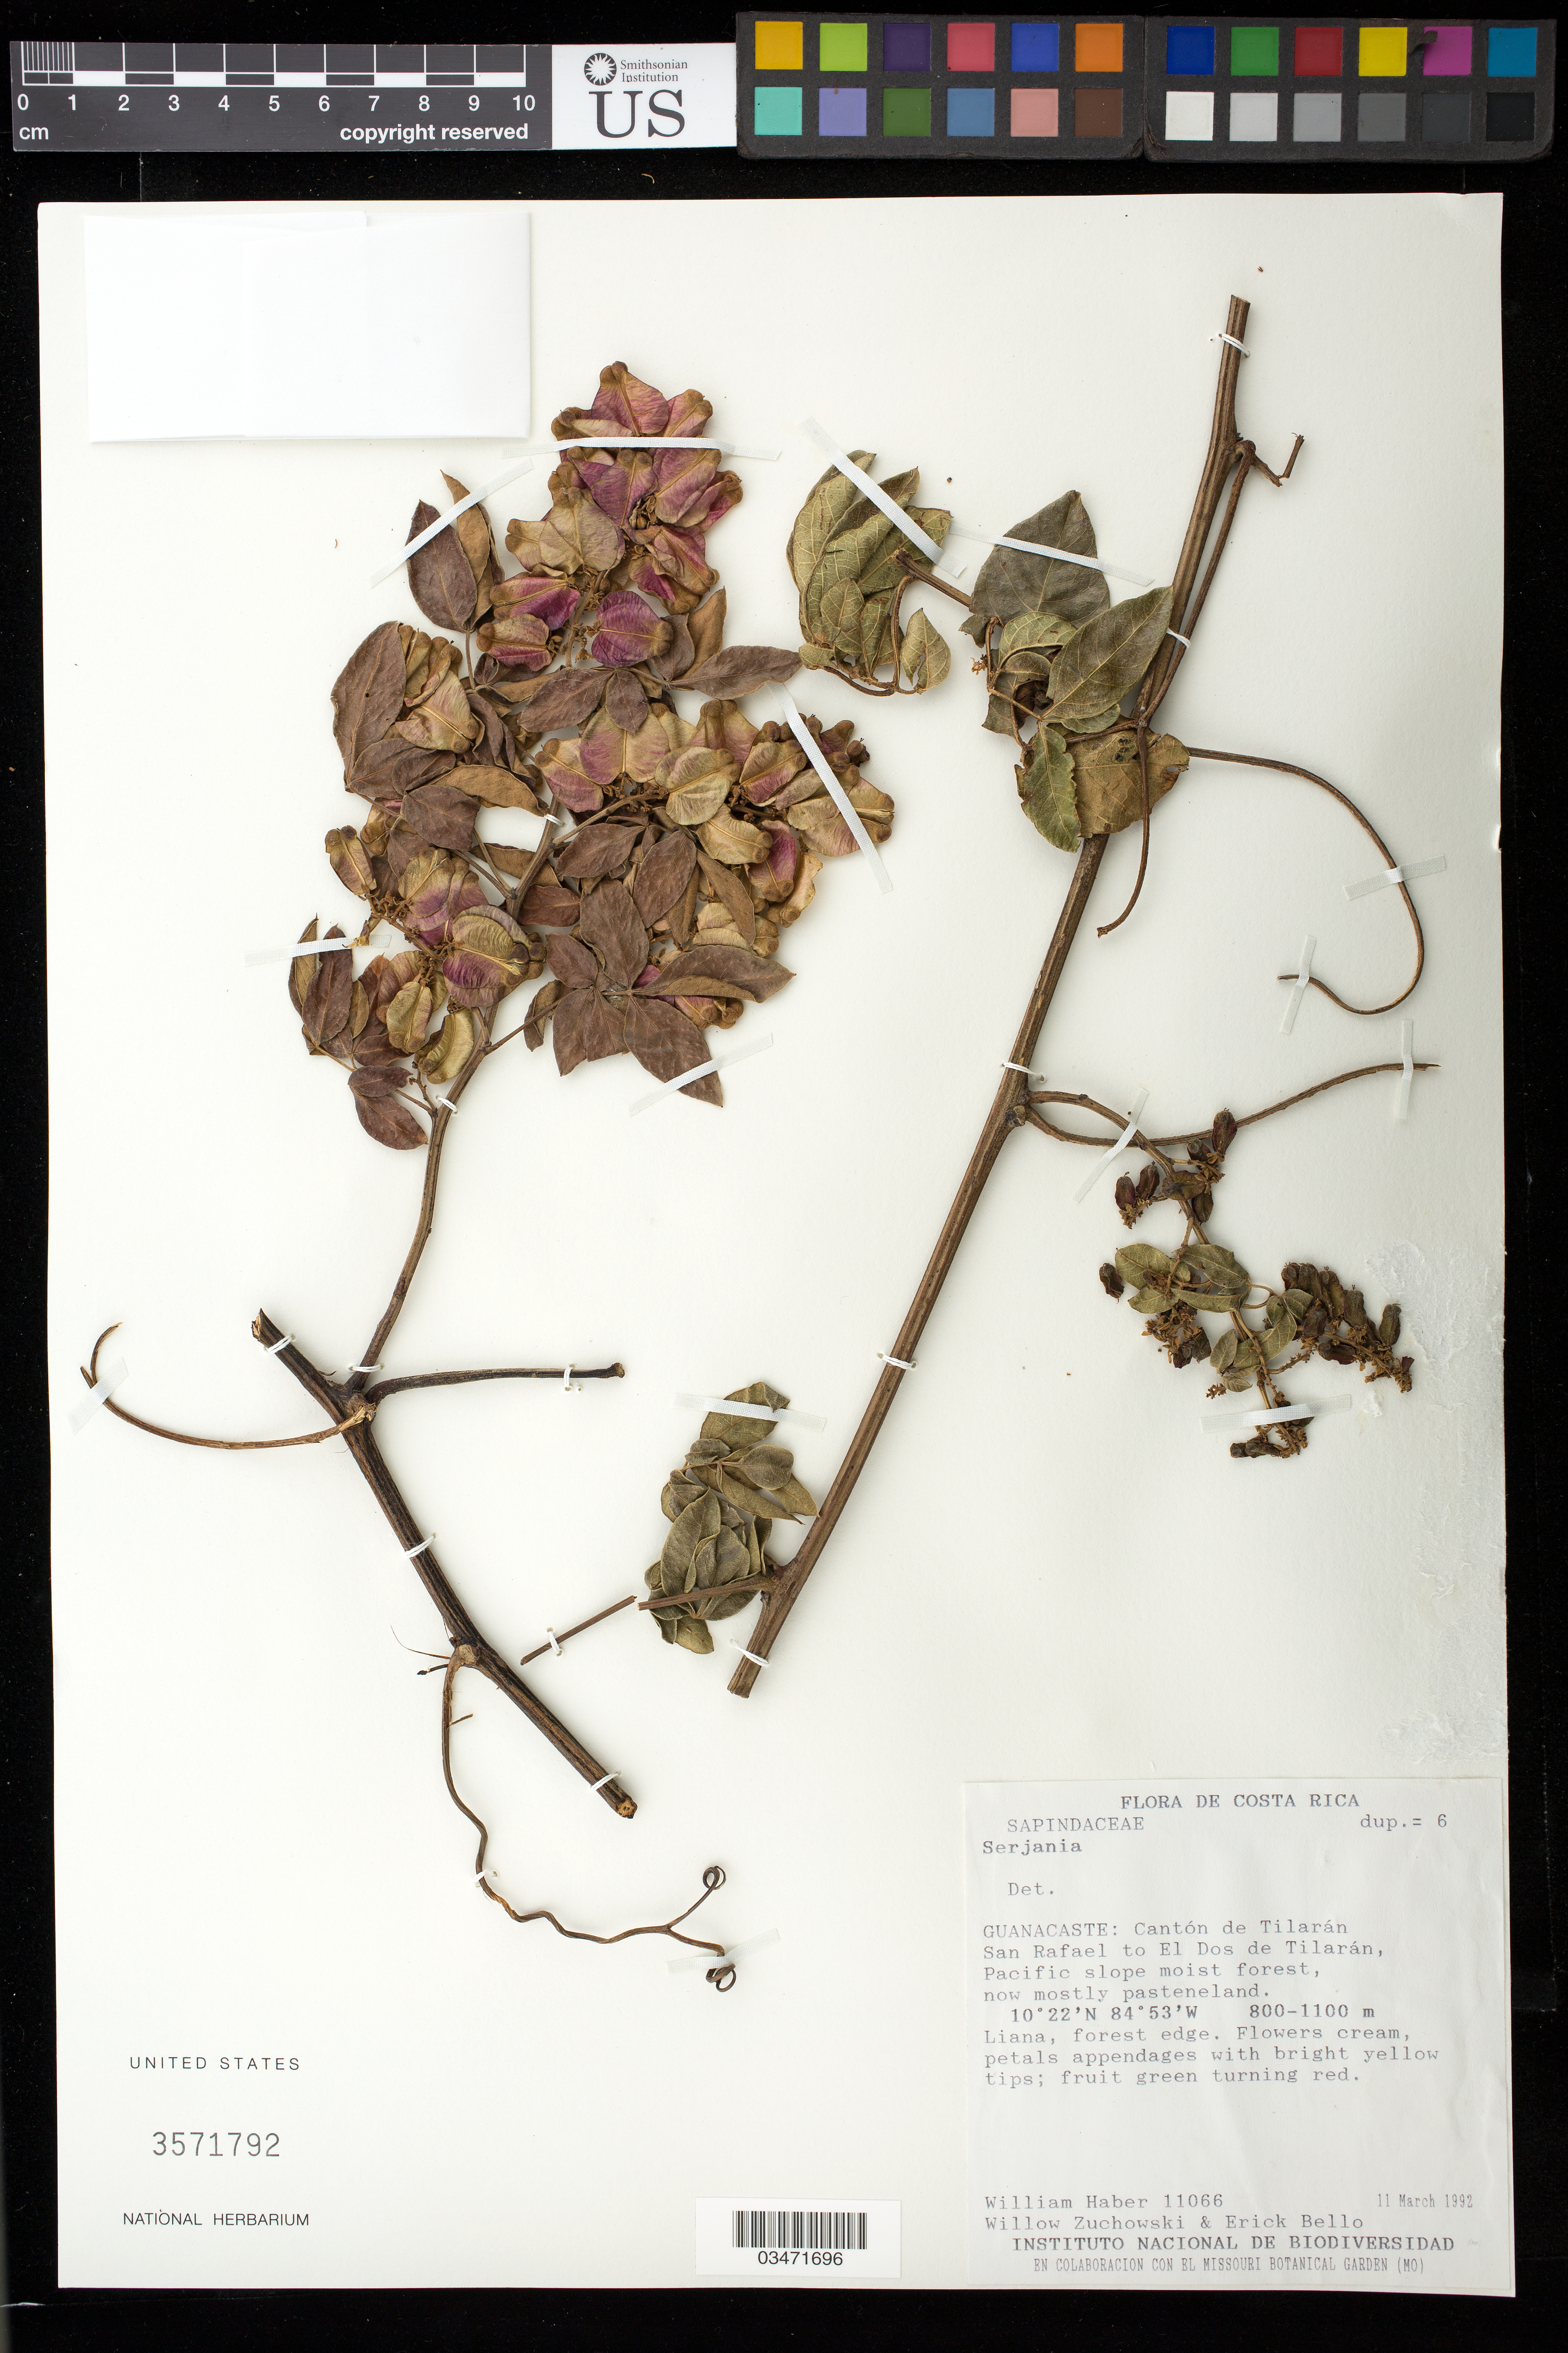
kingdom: Plantae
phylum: Tracheophyta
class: Magnoliopsida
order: Sapindales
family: Sapindaceae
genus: Serjania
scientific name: Serjania sp.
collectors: W. A. Haber, W. Zuchowski & E. Bello C.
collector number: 11066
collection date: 1992-03-11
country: Costa Rica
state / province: Guanacaste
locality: Cantón de Tilarán. San Rafael to El Dos de Tilarán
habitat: Pacific slope moist forest, now mostly pasteneland [?]. Forest edge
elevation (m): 800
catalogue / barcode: US 3571792